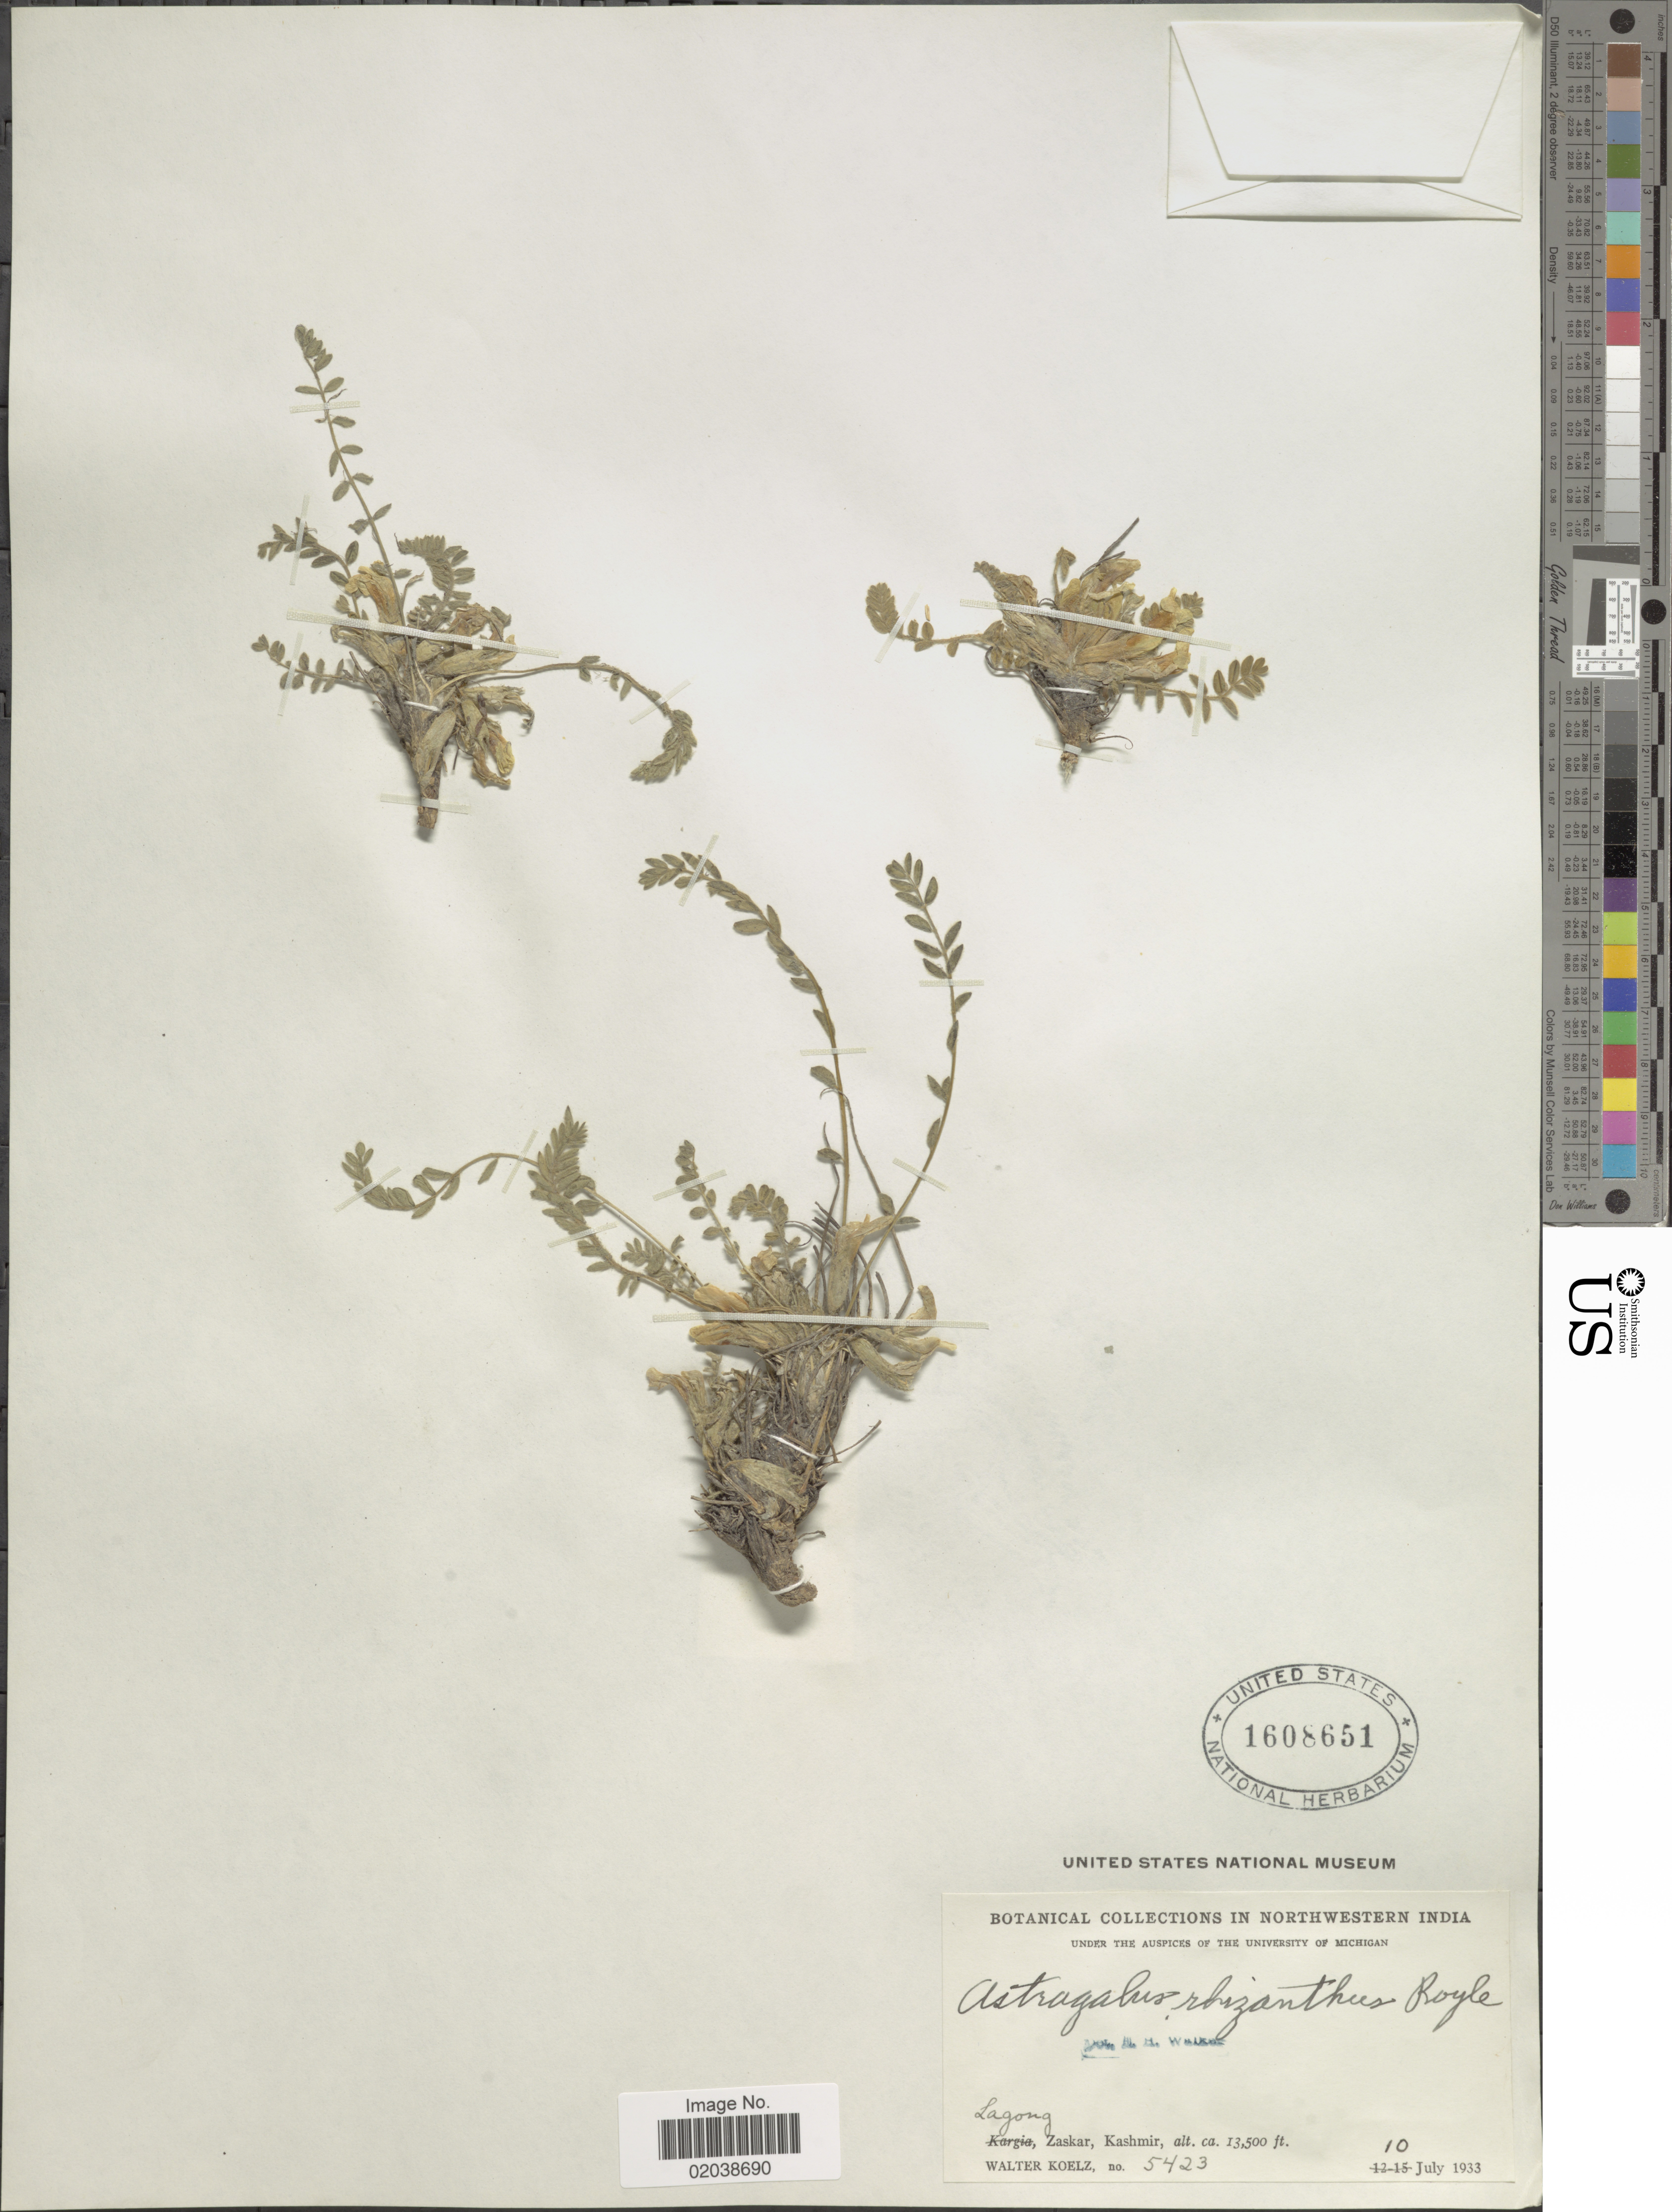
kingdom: Plantae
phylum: Tracheophyta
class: Magnoliopsida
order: Fabales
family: Fabaceae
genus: Astragalus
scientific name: Astragalus rhizanthus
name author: Royle & Benth.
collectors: W. N. Koelz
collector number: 5423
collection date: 1933-07-10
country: India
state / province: Jammu and Kashmir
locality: Northwestern India. Lagong, Zaskar, Kashmir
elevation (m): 4115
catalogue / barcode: US 1608651